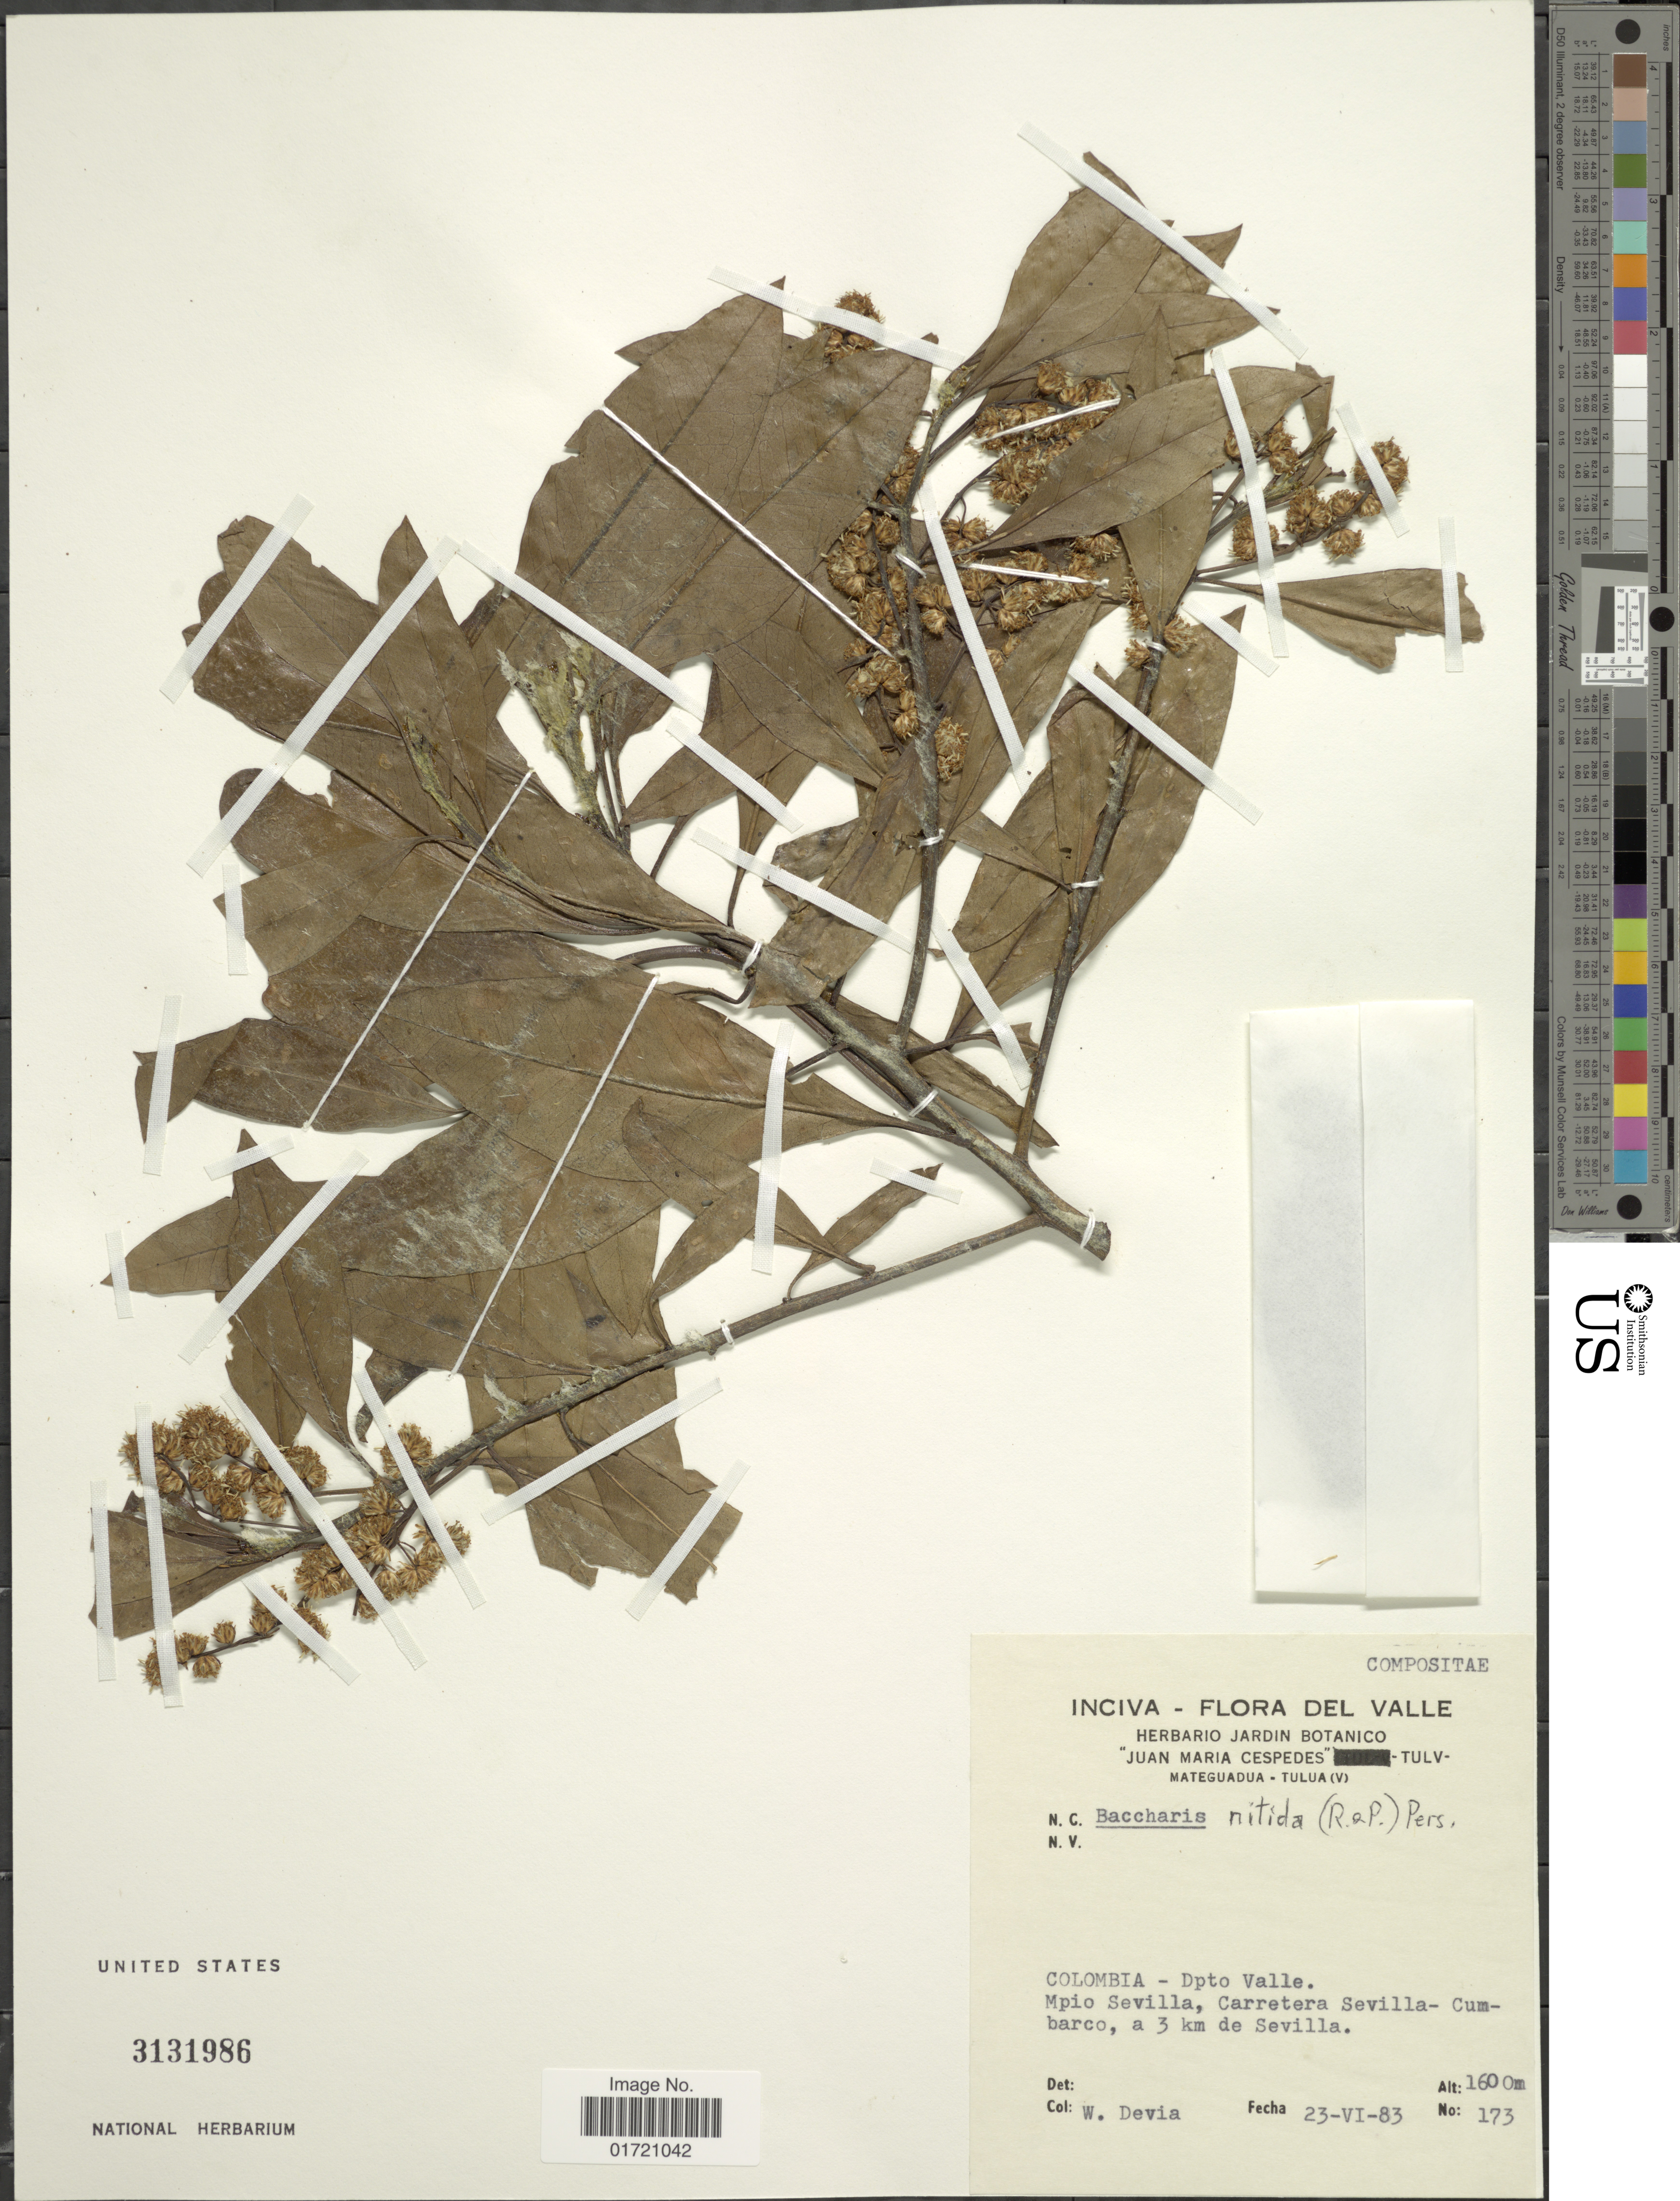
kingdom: Plantae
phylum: Tracheophyta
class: Magnoliopsida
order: Asterales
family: Asteraceae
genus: Baccharis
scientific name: Baccharis nitida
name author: (Ruiz & Pav.) Pers.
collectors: W. Devia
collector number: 173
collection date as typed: Transcribed d/m/y: 23/6/83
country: Colombia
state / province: Valle del Cauca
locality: Dpto Valle. Mpio Sevilla, Carretera Sevilla - Cumbarco, a 3 km de Sevilla.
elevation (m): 1600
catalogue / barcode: US 3131986